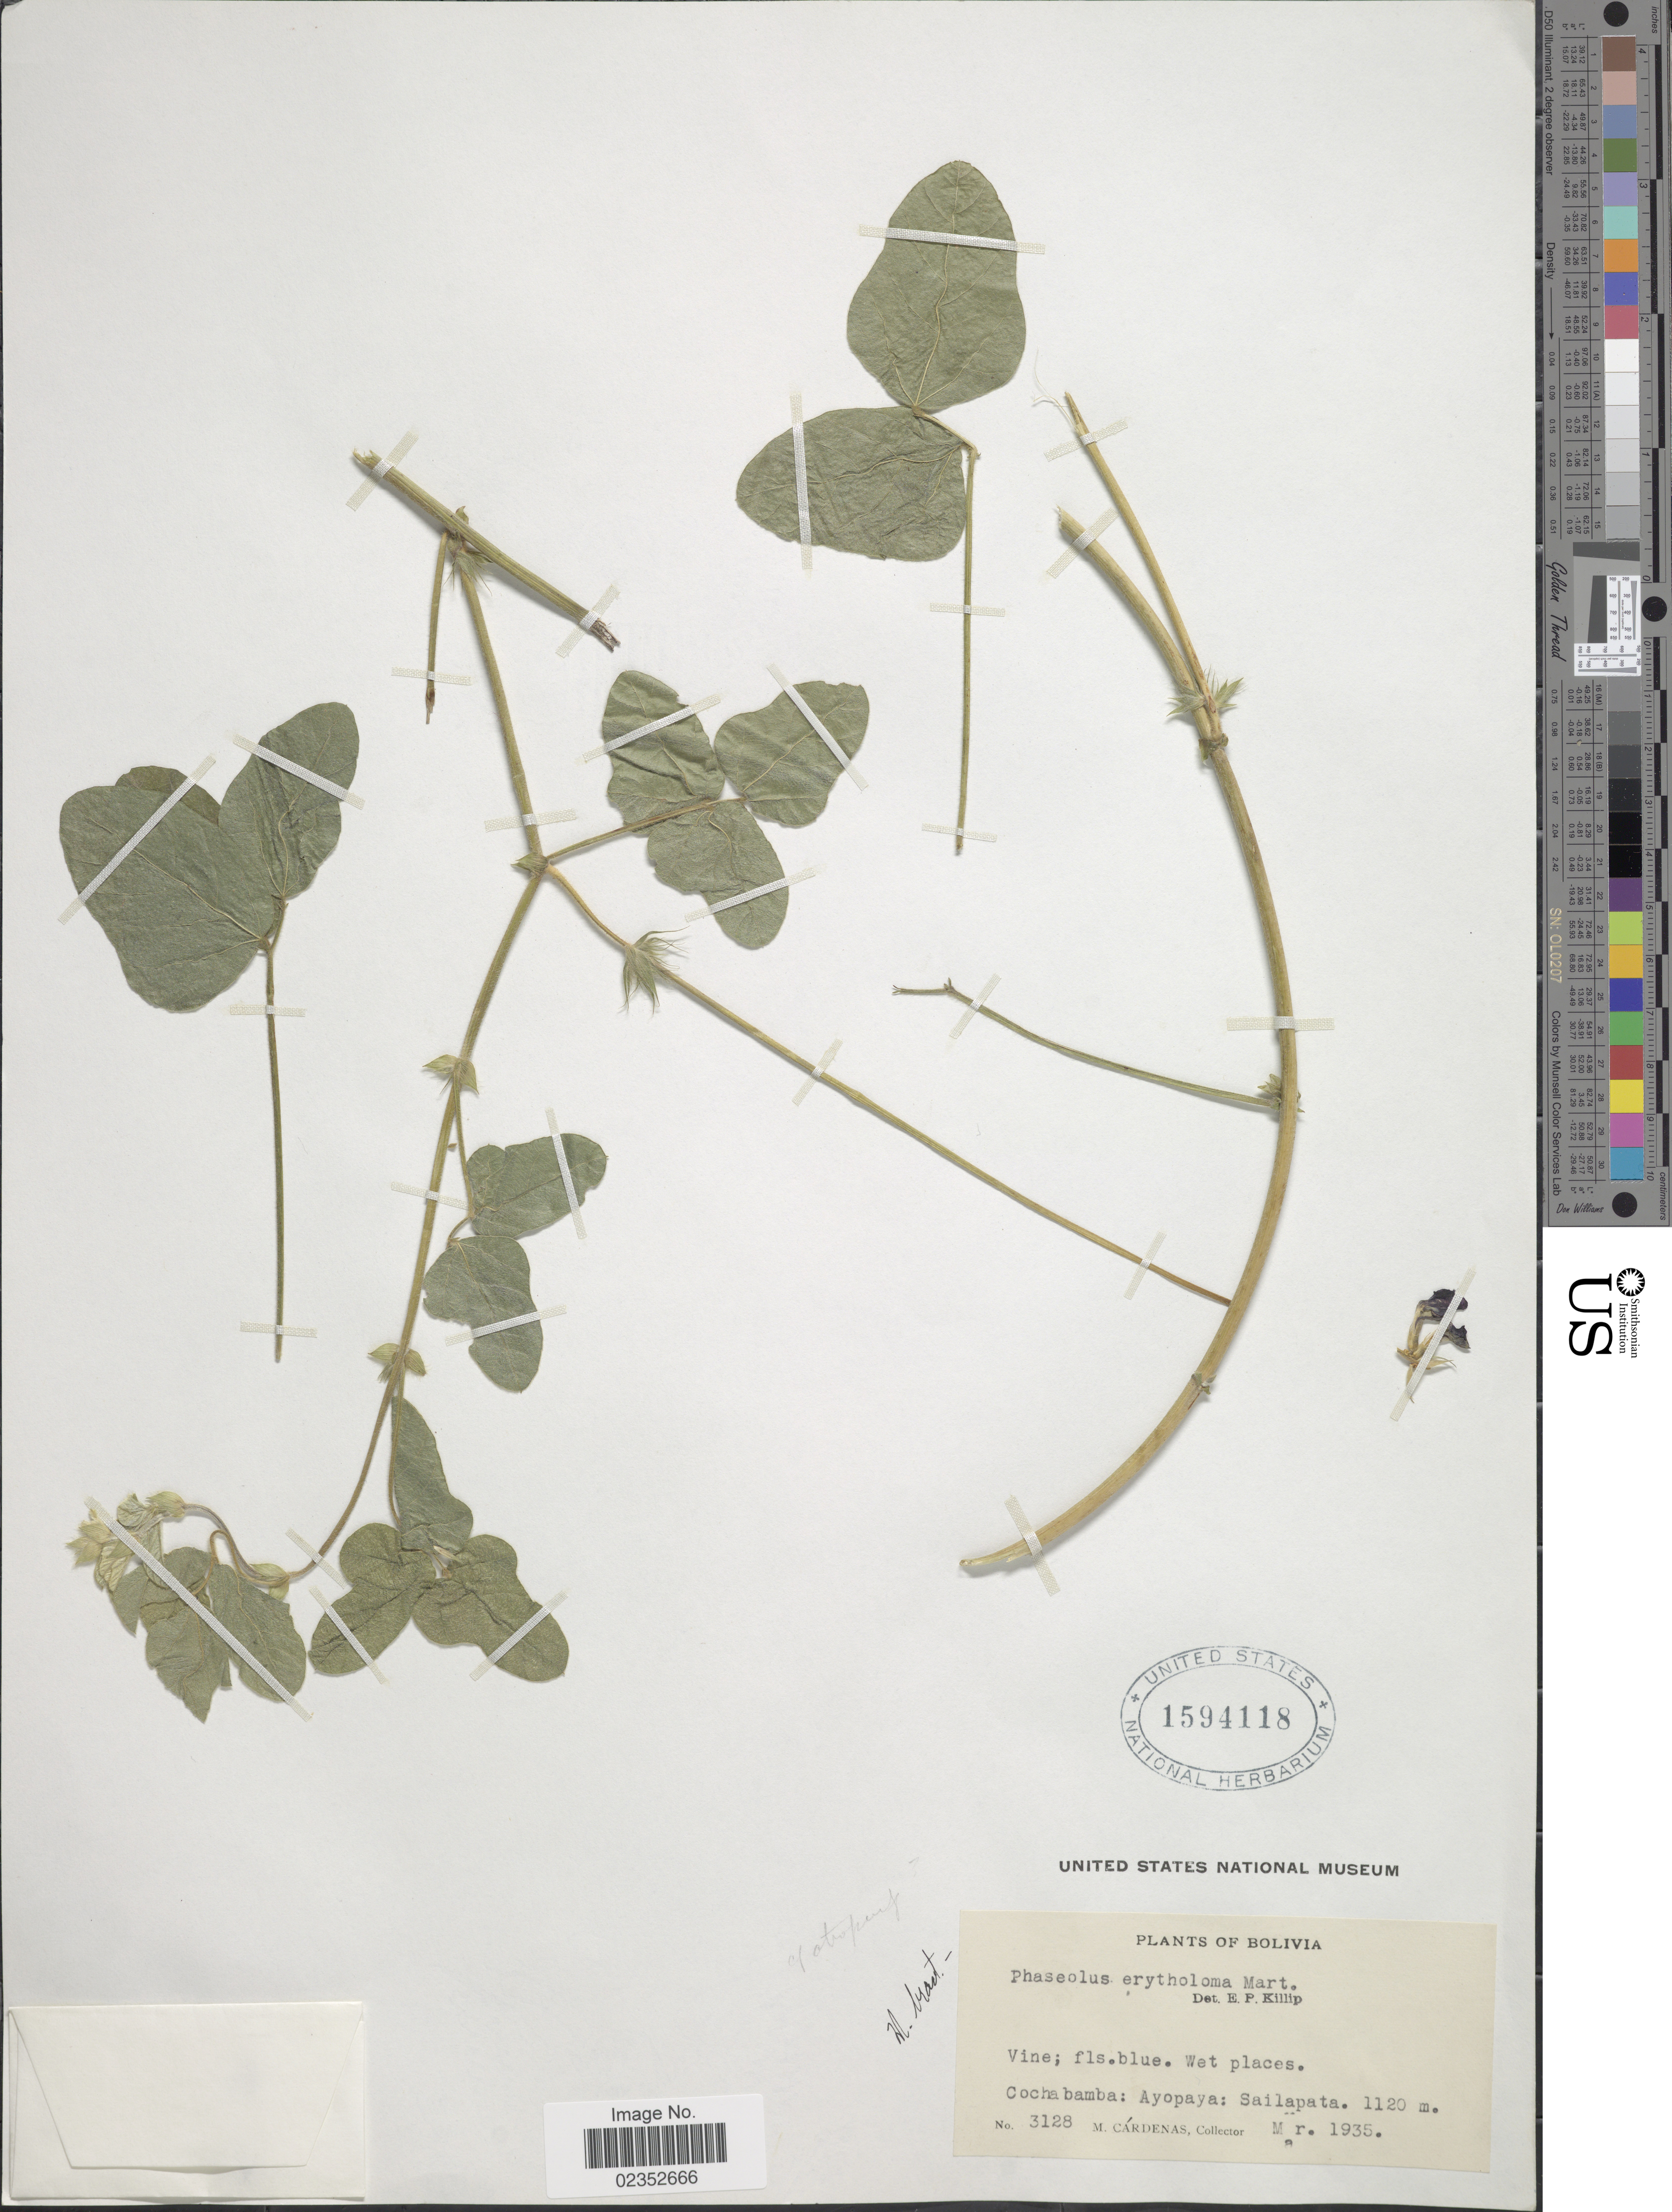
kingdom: Plantae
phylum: Tracheophyta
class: Magnoliopsida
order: Fabales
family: Fabaceae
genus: Macroptilium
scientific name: Macroptilium bracteatum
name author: (Nees & Mart.) Maréchal & Baudet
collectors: M. Cárdenas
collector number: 3128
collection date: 1935-03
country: Bolivia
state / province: Cochabamba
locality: Ayopaya: Sailapata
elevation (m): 1120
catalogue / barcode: US 1594118